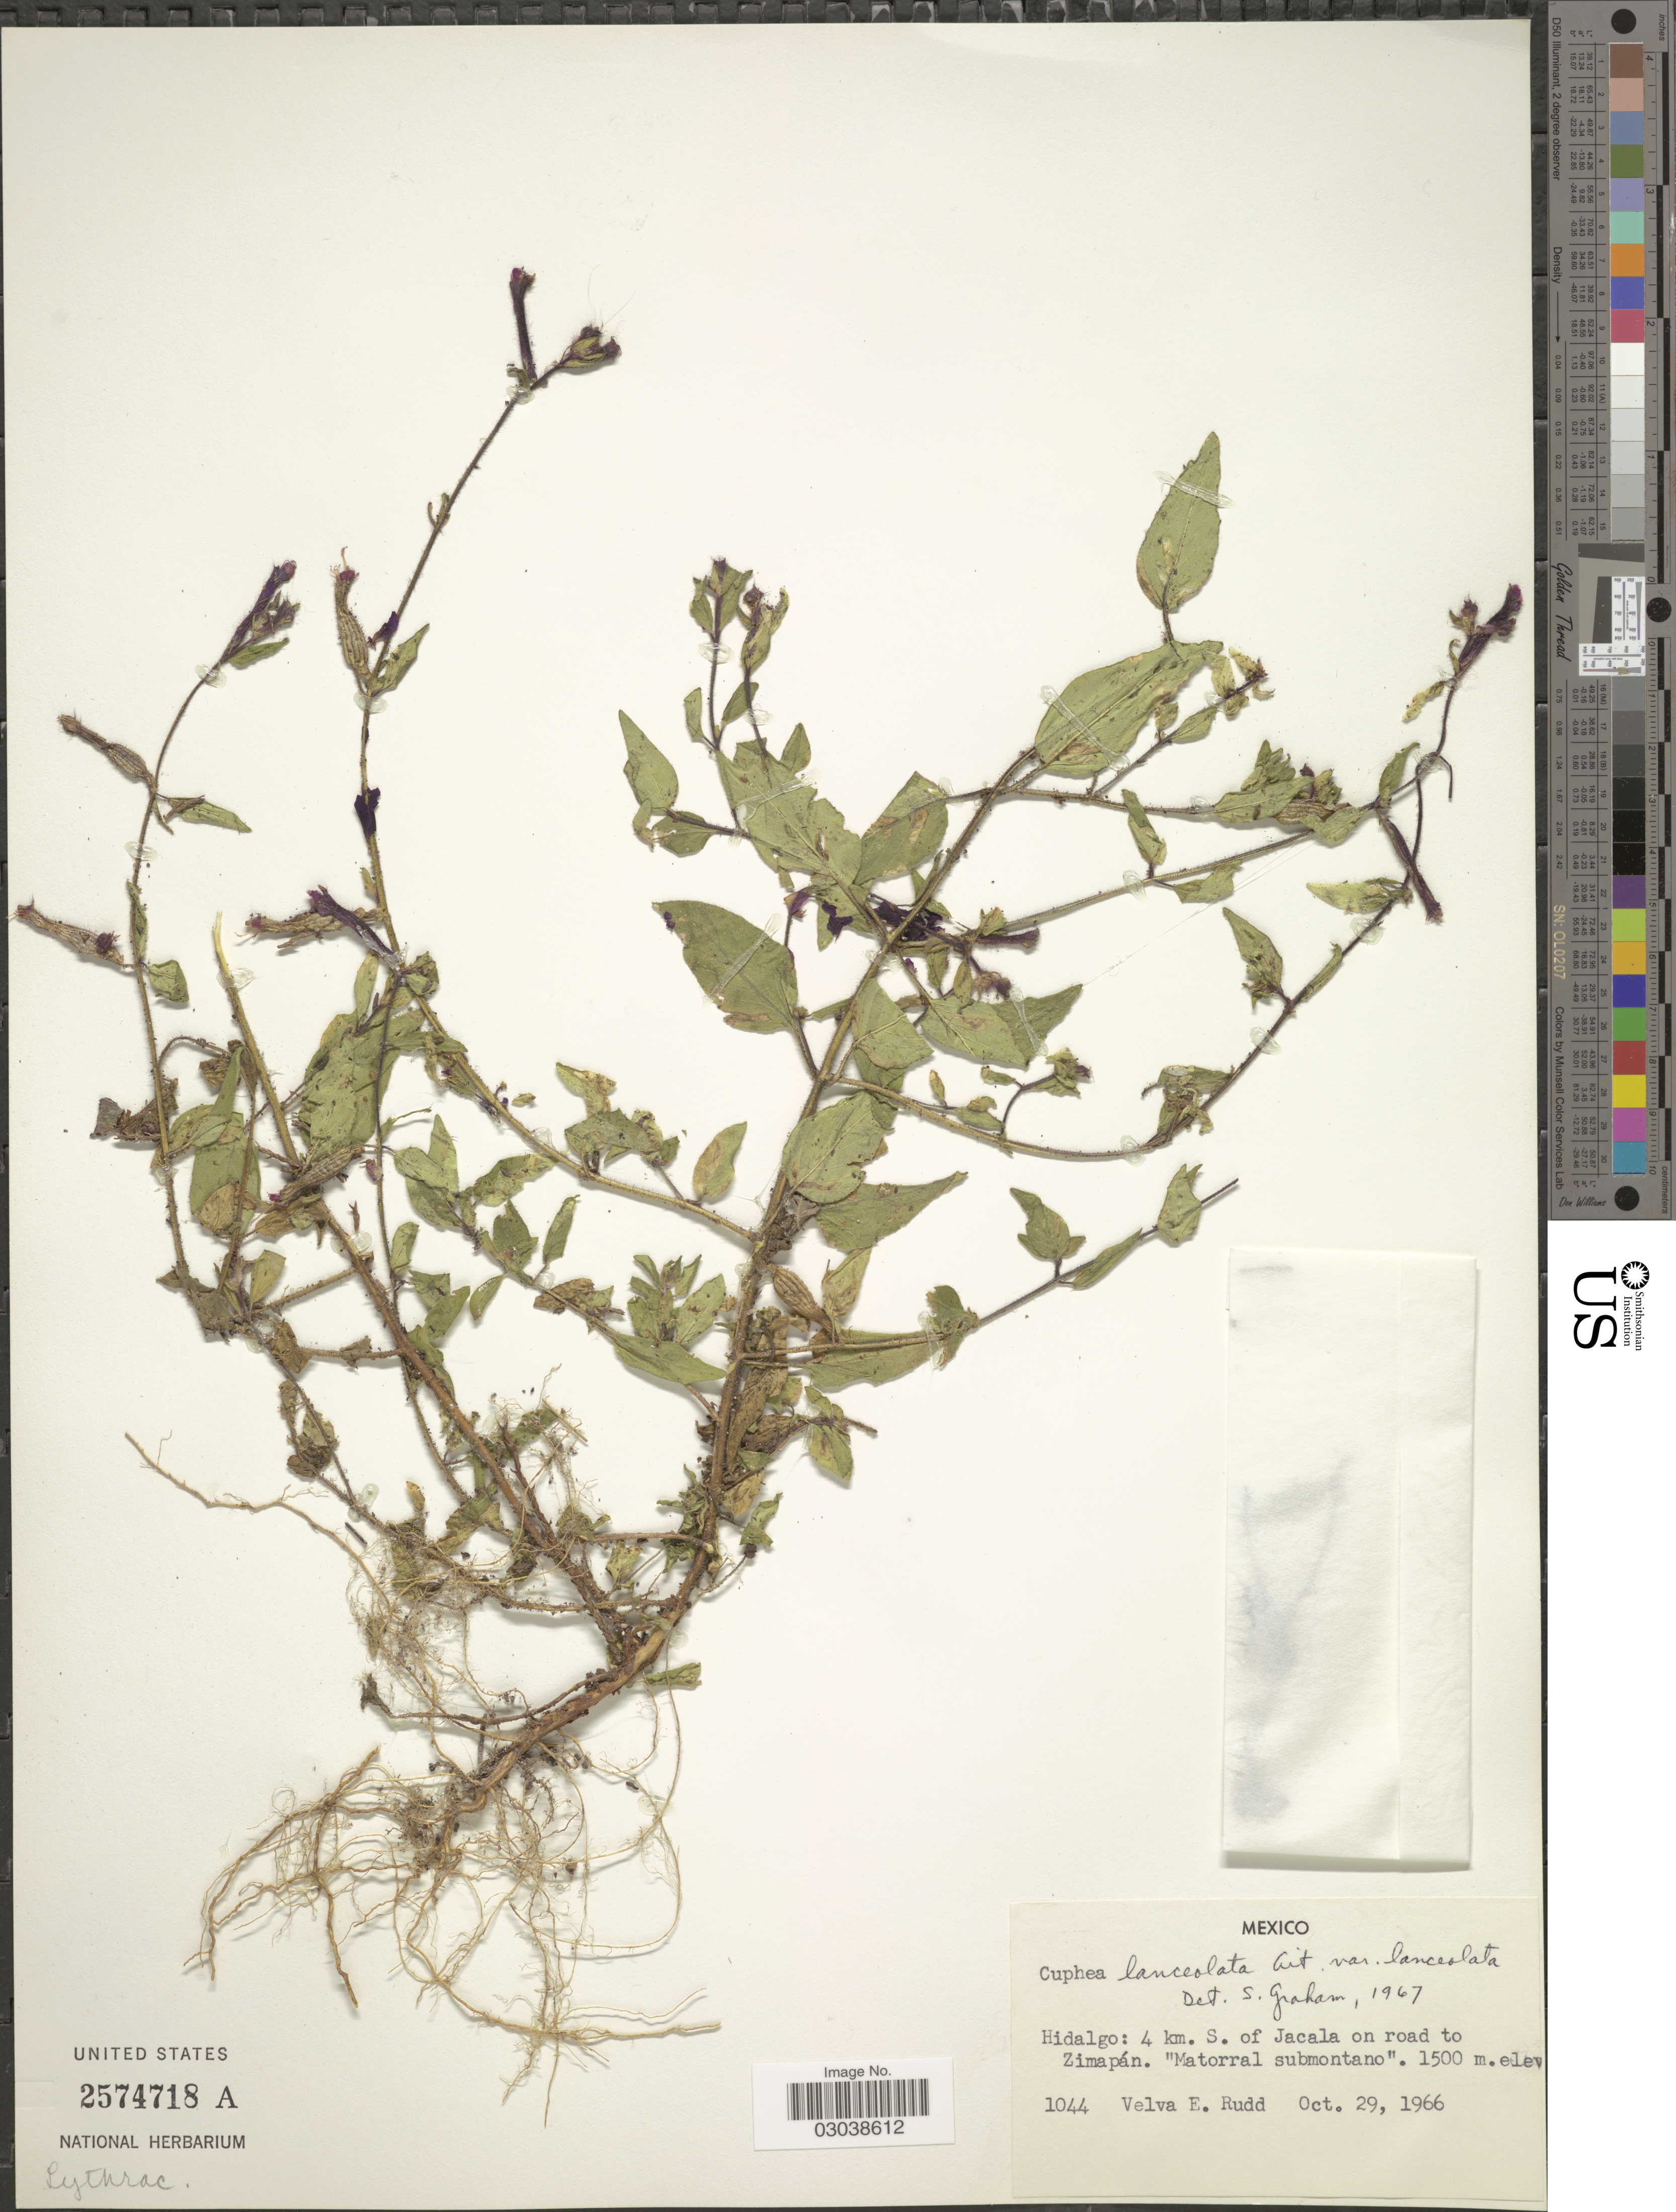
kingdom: Plantae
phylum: Tracheophyta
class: Magnoliopsida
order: Myrtales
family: Lythraceae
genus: Cuphea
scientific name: Cuphea lanceolata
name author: W.T. Aiton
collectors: V. E. Rudd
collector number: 1044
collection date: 1966-10-29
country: Mexico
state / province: Hidalgo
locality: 4 km. S. of Jacala on road to Zimapán.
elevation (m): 1500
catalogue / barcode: US 2574718A